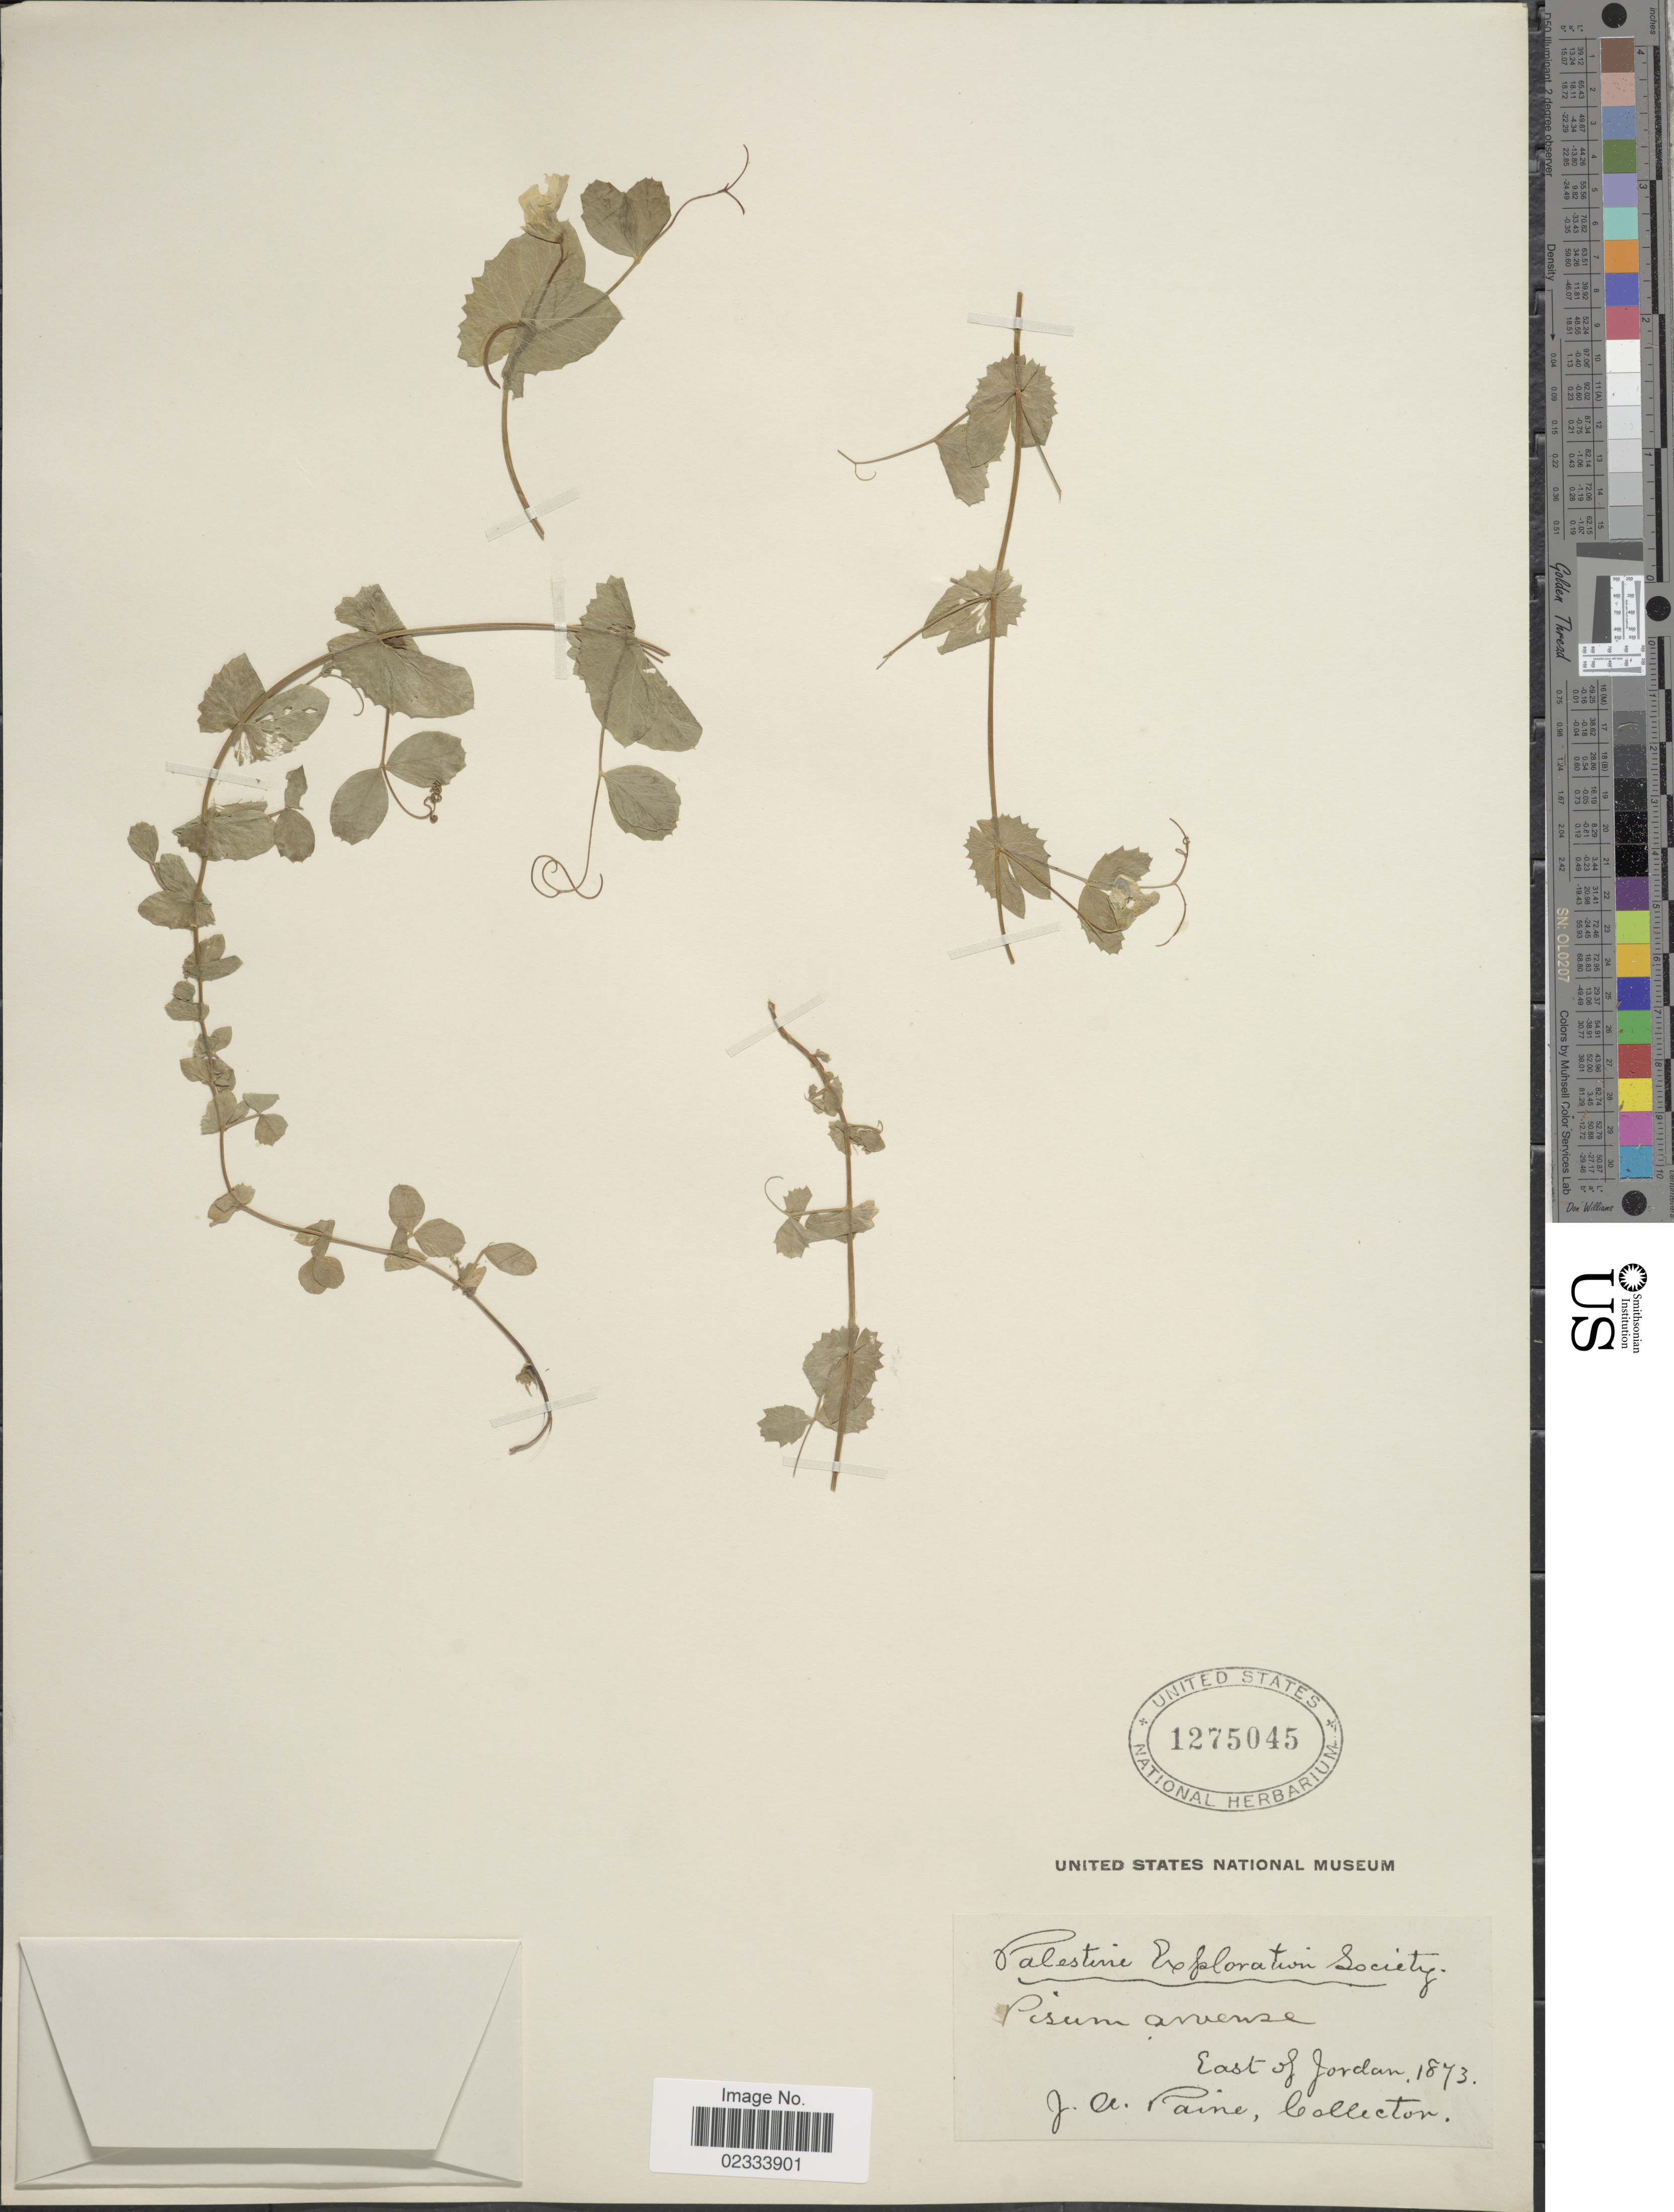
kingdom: Plantae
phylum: Tracheophyta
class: Magnoliopsida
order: Fabales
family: Fabaceae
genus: Pisum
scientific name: Pisum fulvum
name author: Sibth. & Sm.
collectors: J. A. Paine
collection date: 1873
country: Israel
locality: East of Jordan, Palestine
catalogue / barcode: US 1275045